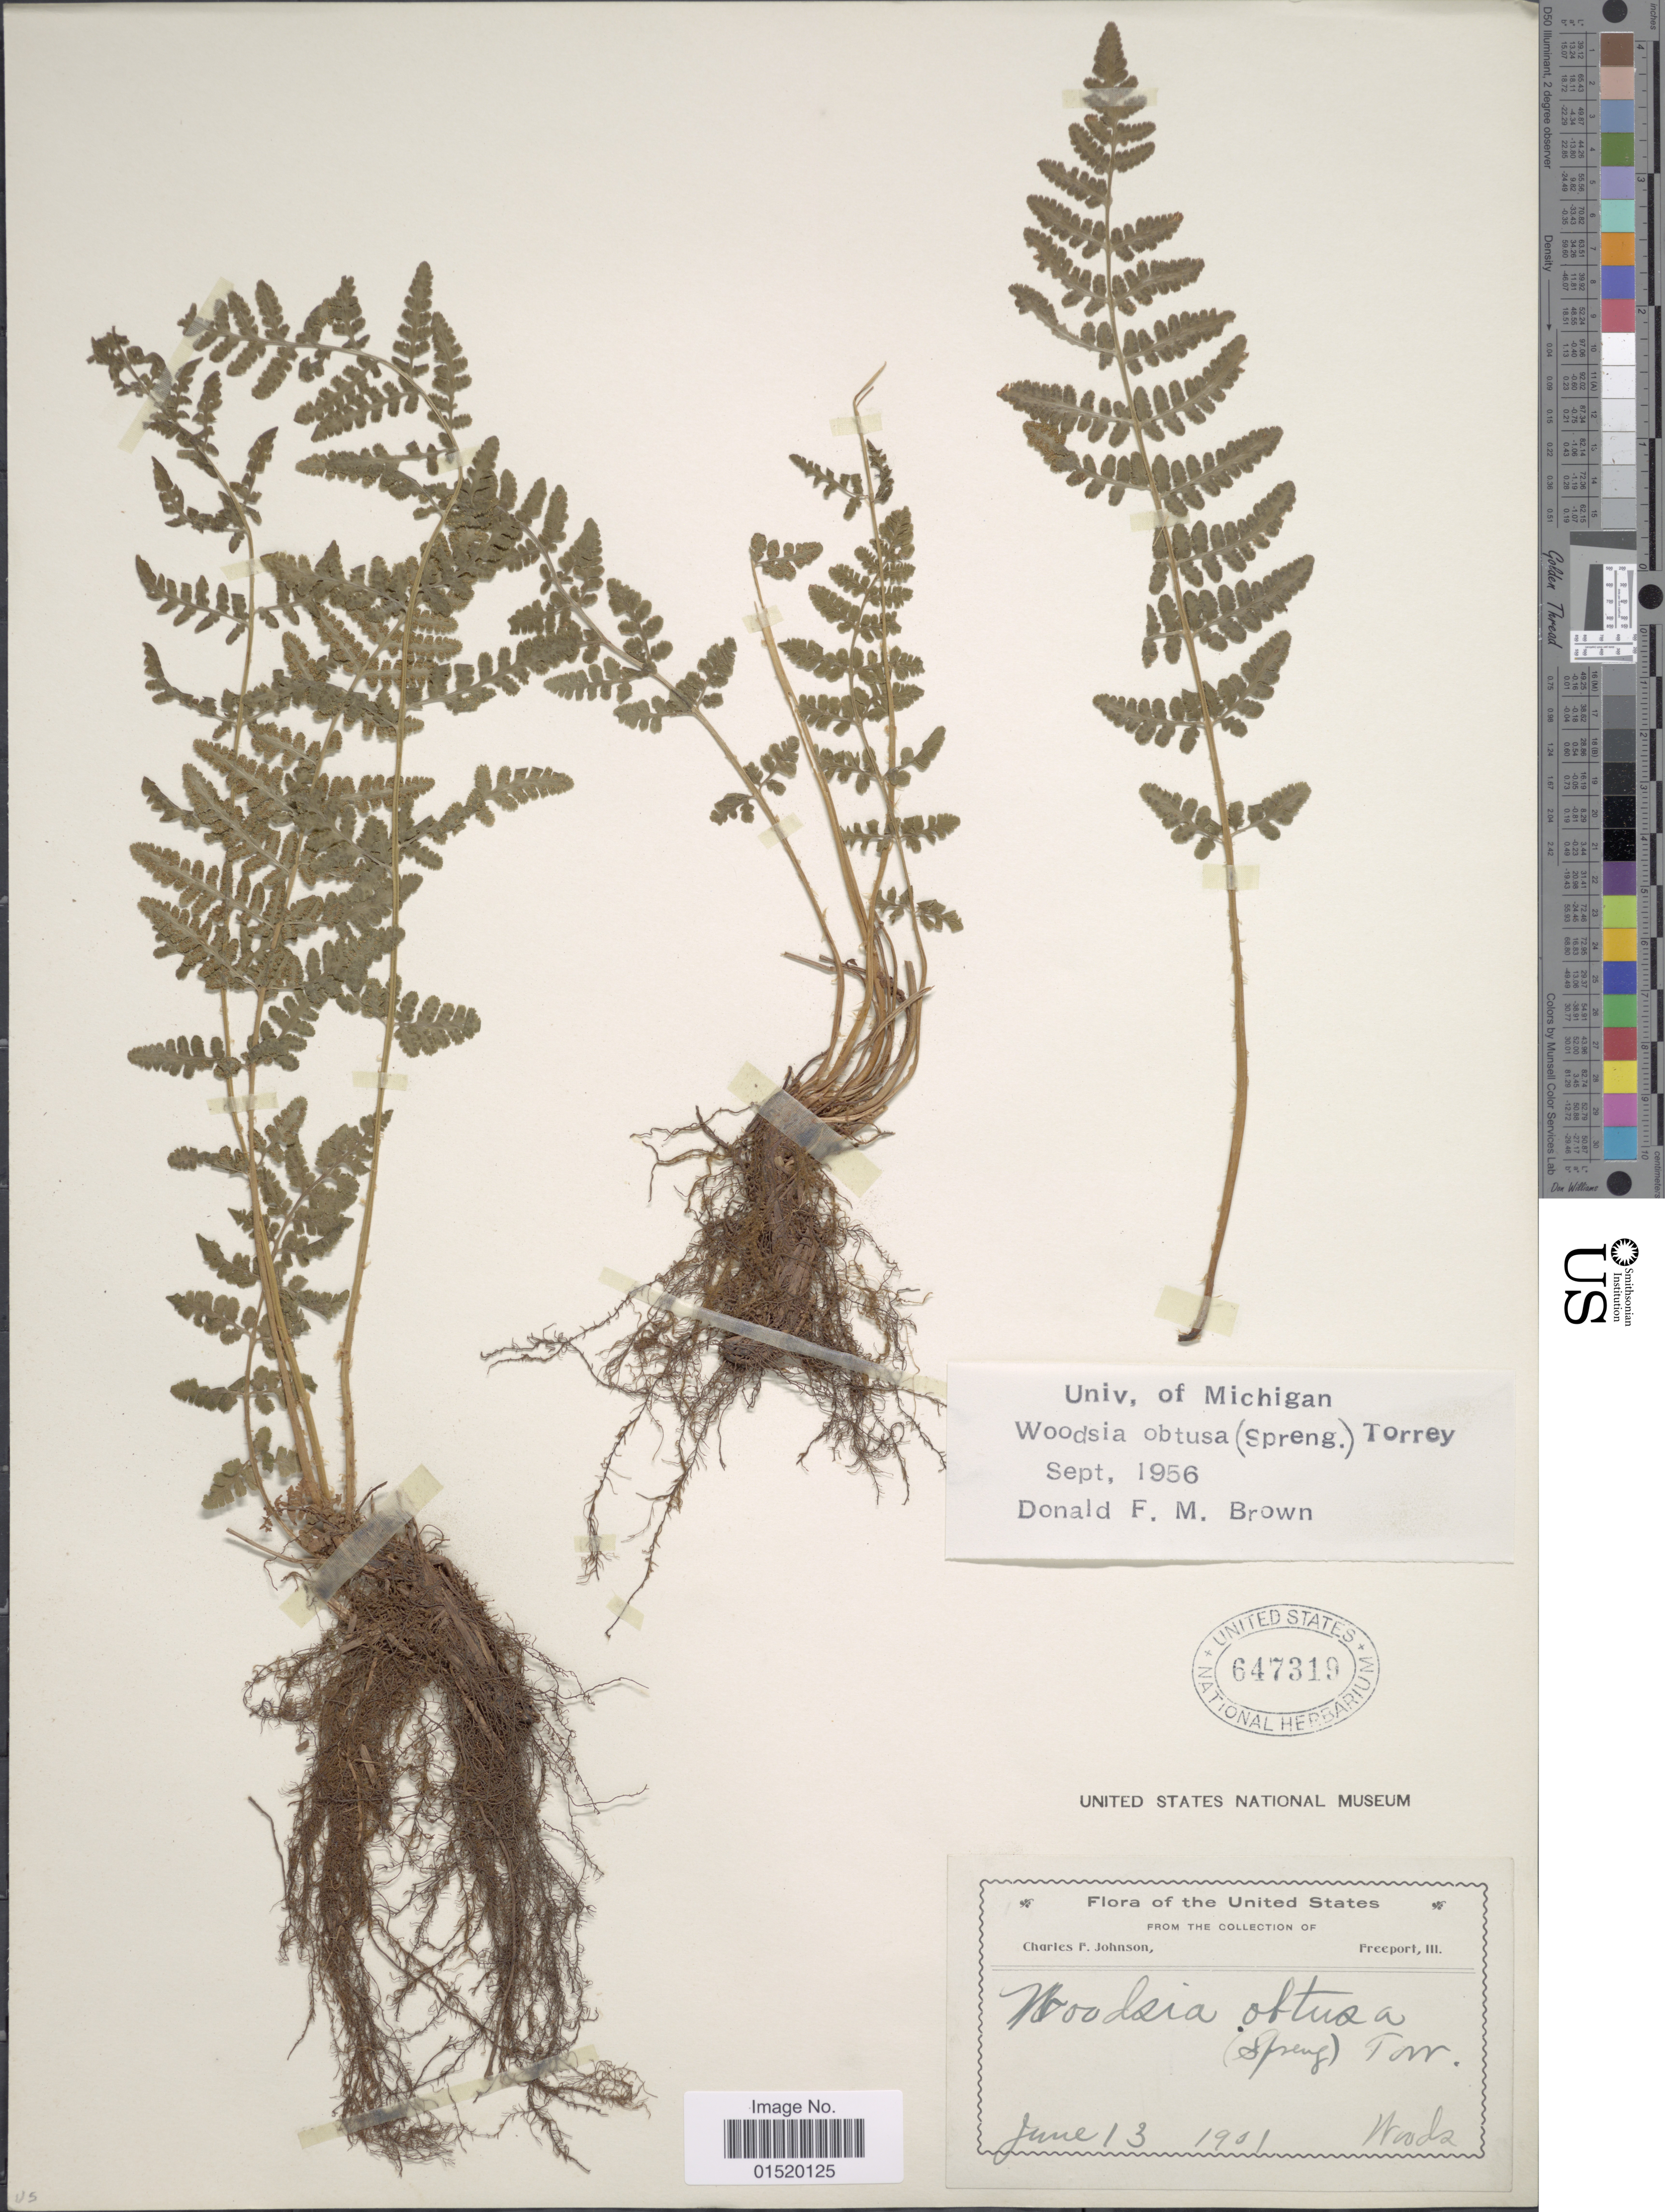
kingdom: Plantae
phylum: Tracheophyta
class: Polypodiopsida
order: Polypodiales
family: Woodsiaceae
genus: Woodsia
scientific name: Woodsia obtusa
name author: (Spreng.) Torr.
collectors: C. F. Johnson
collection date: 1901-06-13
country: United States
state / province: Illinois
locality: Freeport, Woods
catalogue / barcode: US 647319